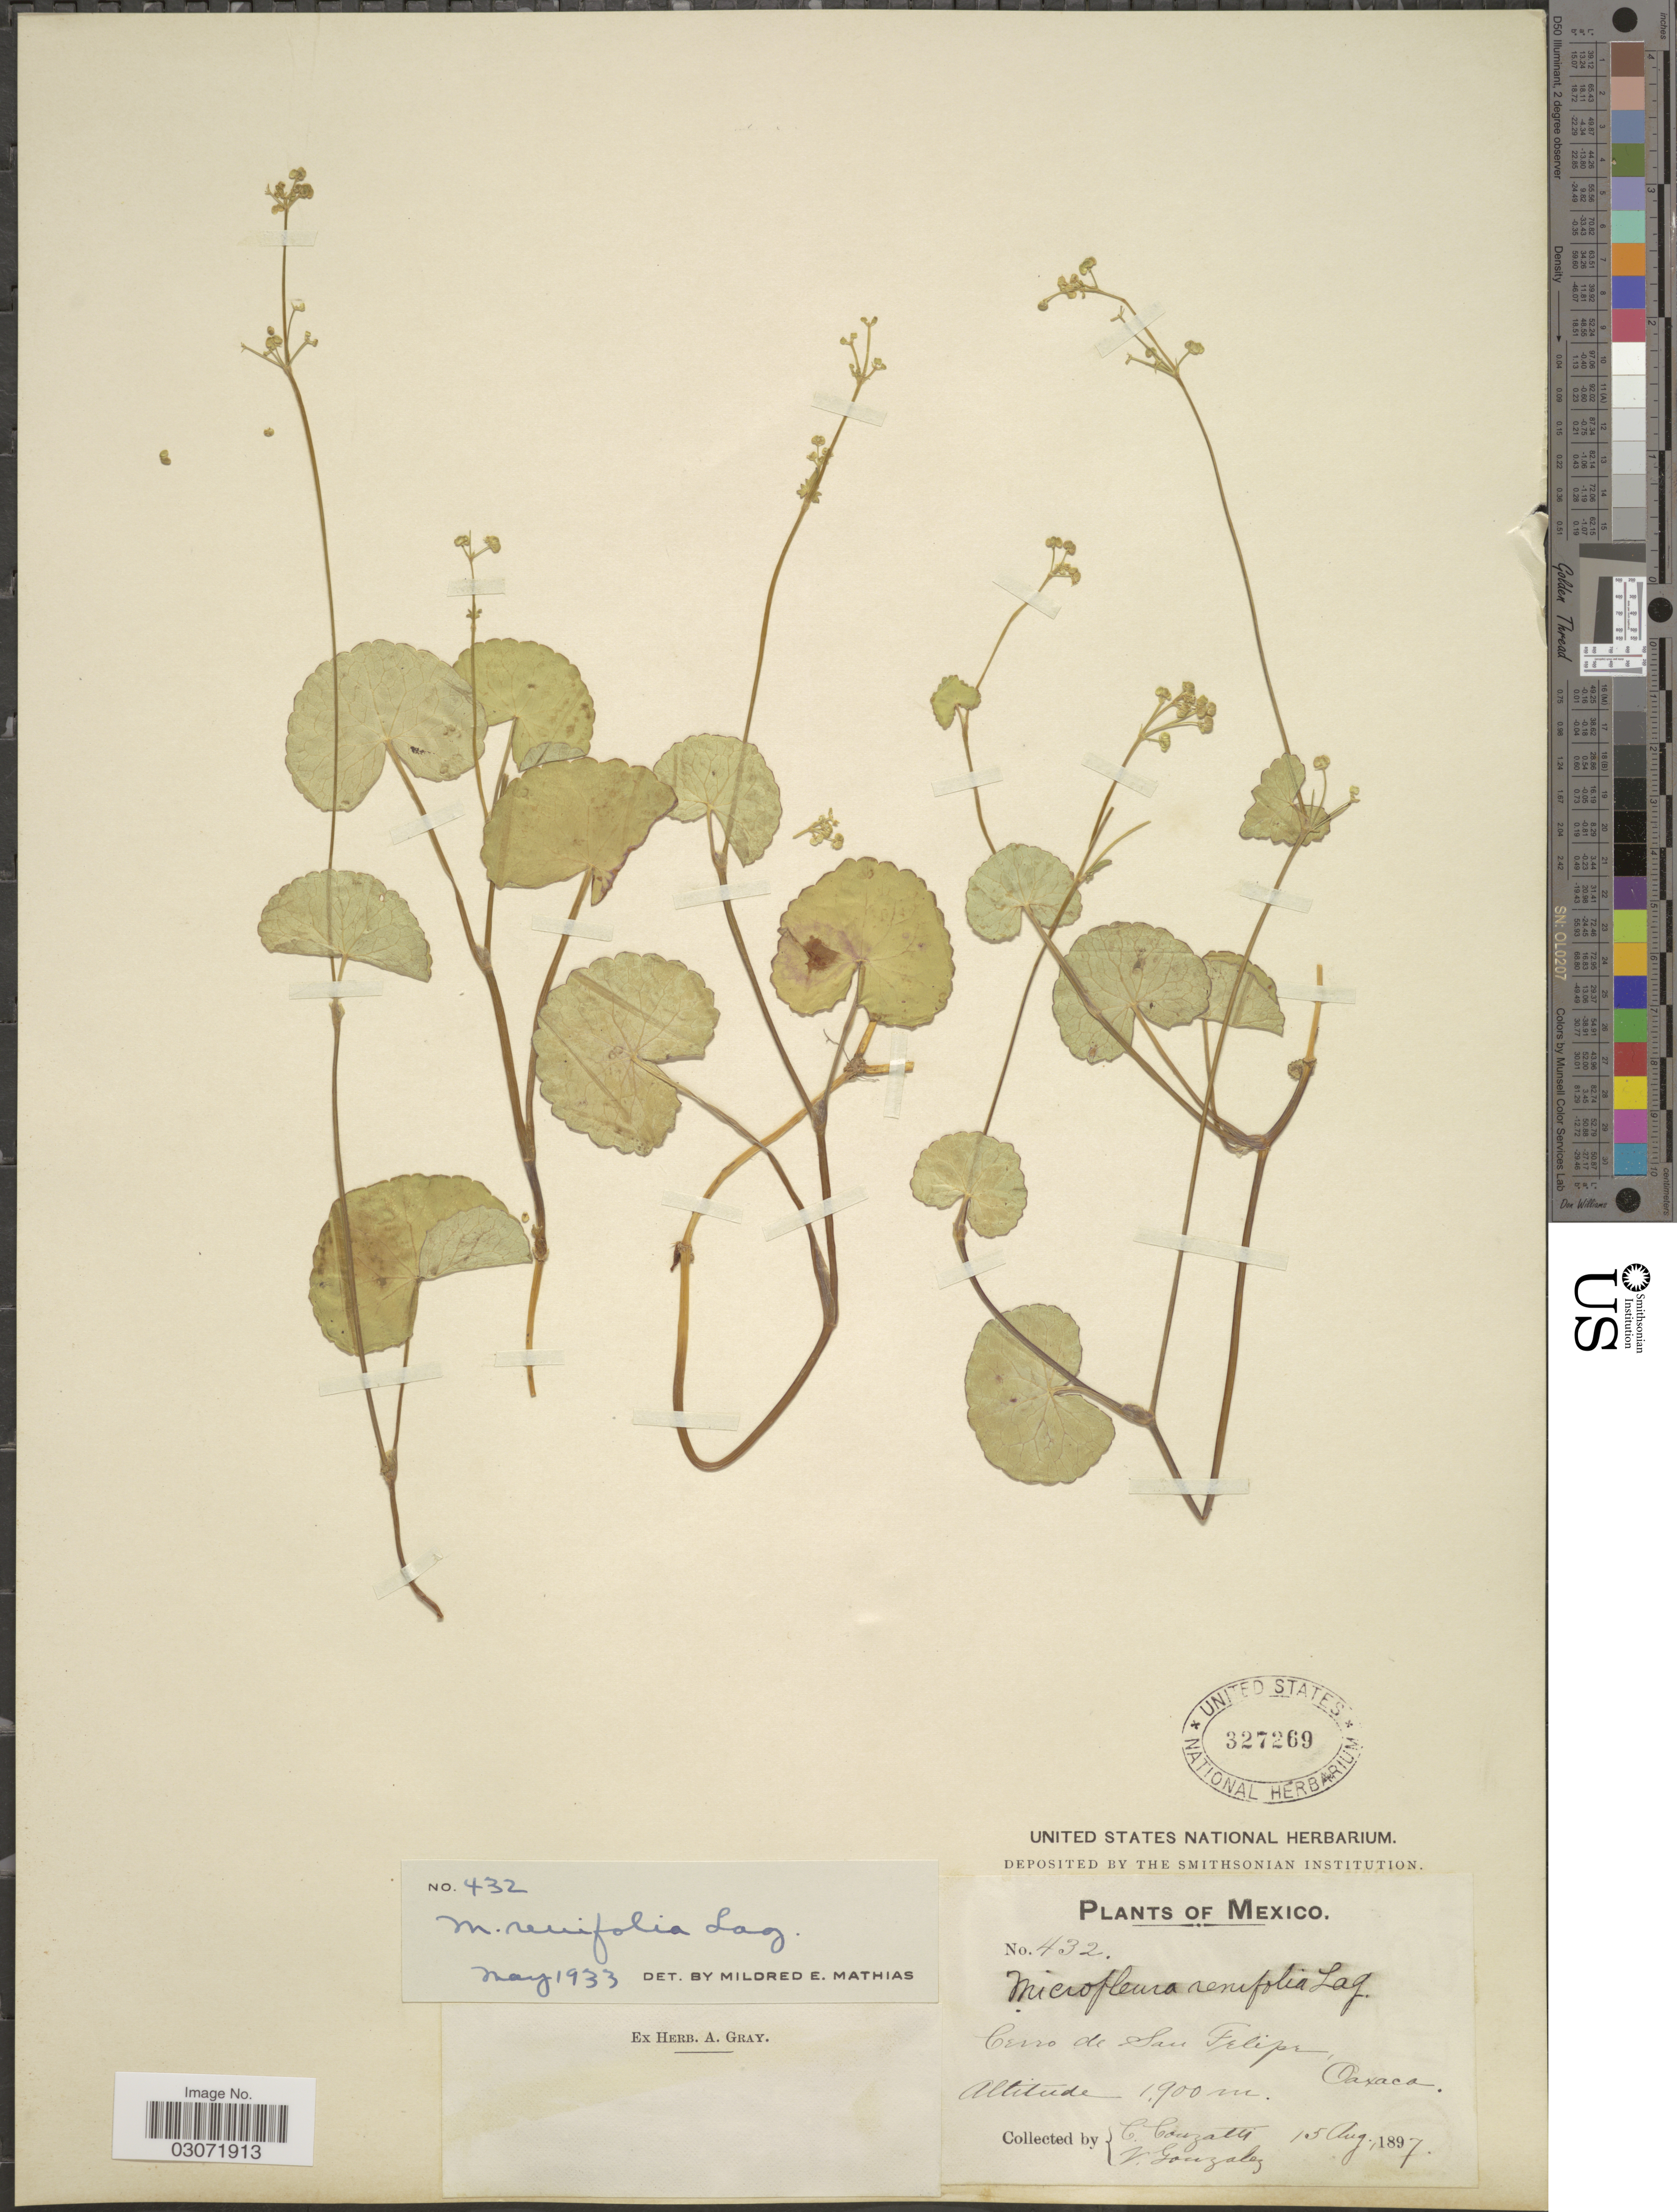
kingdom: Plantae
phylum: Tracheophyta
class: Magnoliopsida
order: Apiales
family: Apiaceae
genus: Micropleura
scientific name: Micropleura renifolia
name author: Lag.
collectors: C. Conzatti & V. Gonzalez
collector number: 432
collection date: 1897-08-15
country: Mexico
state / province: Oaxaca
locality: Cerro de San Felipe.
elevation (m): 1900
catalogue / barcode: US 327269